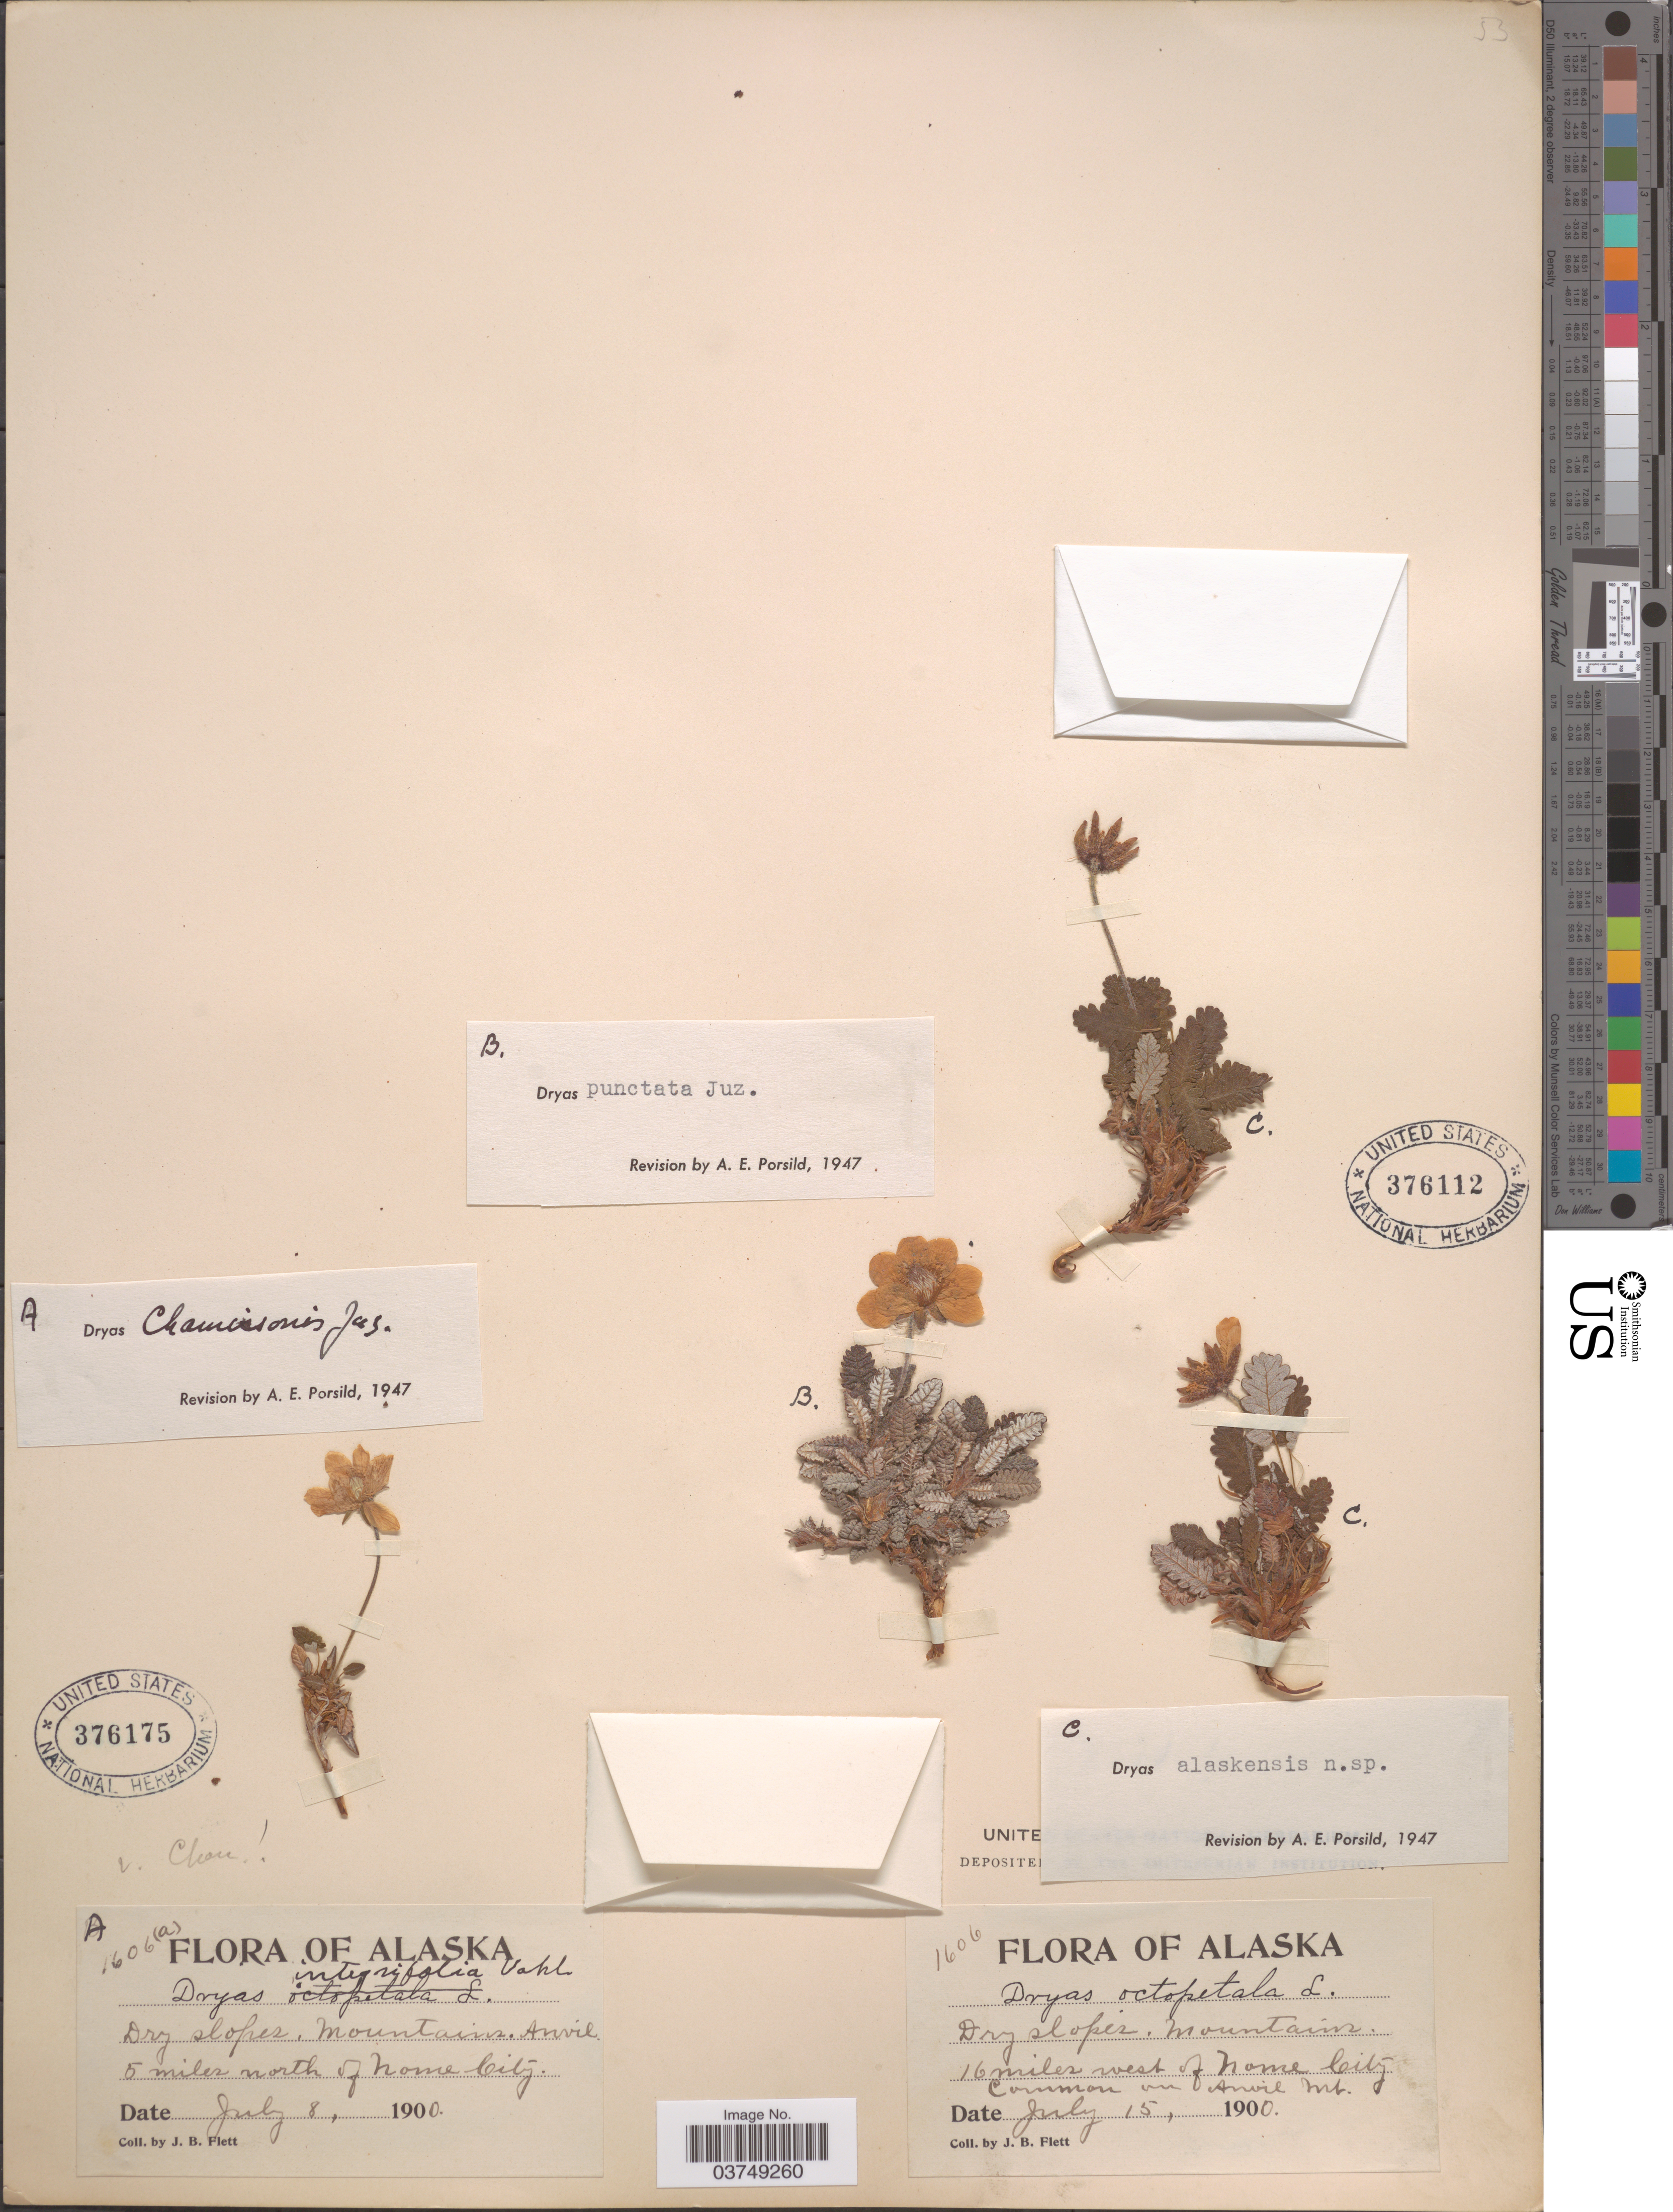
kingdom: Plantae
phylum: Tracheophyta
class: Magnoliopsida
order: Rosales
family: Rosaceae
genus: Dryas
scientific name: Dryas alaskensis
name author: A.E. Porsild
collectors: J. Flett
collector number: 1606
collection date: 1900-07-15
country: United States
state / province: Alaska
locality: Mountains. 16 miles west of Nome City. On Anvil Mt.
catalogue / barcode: US 376112-2